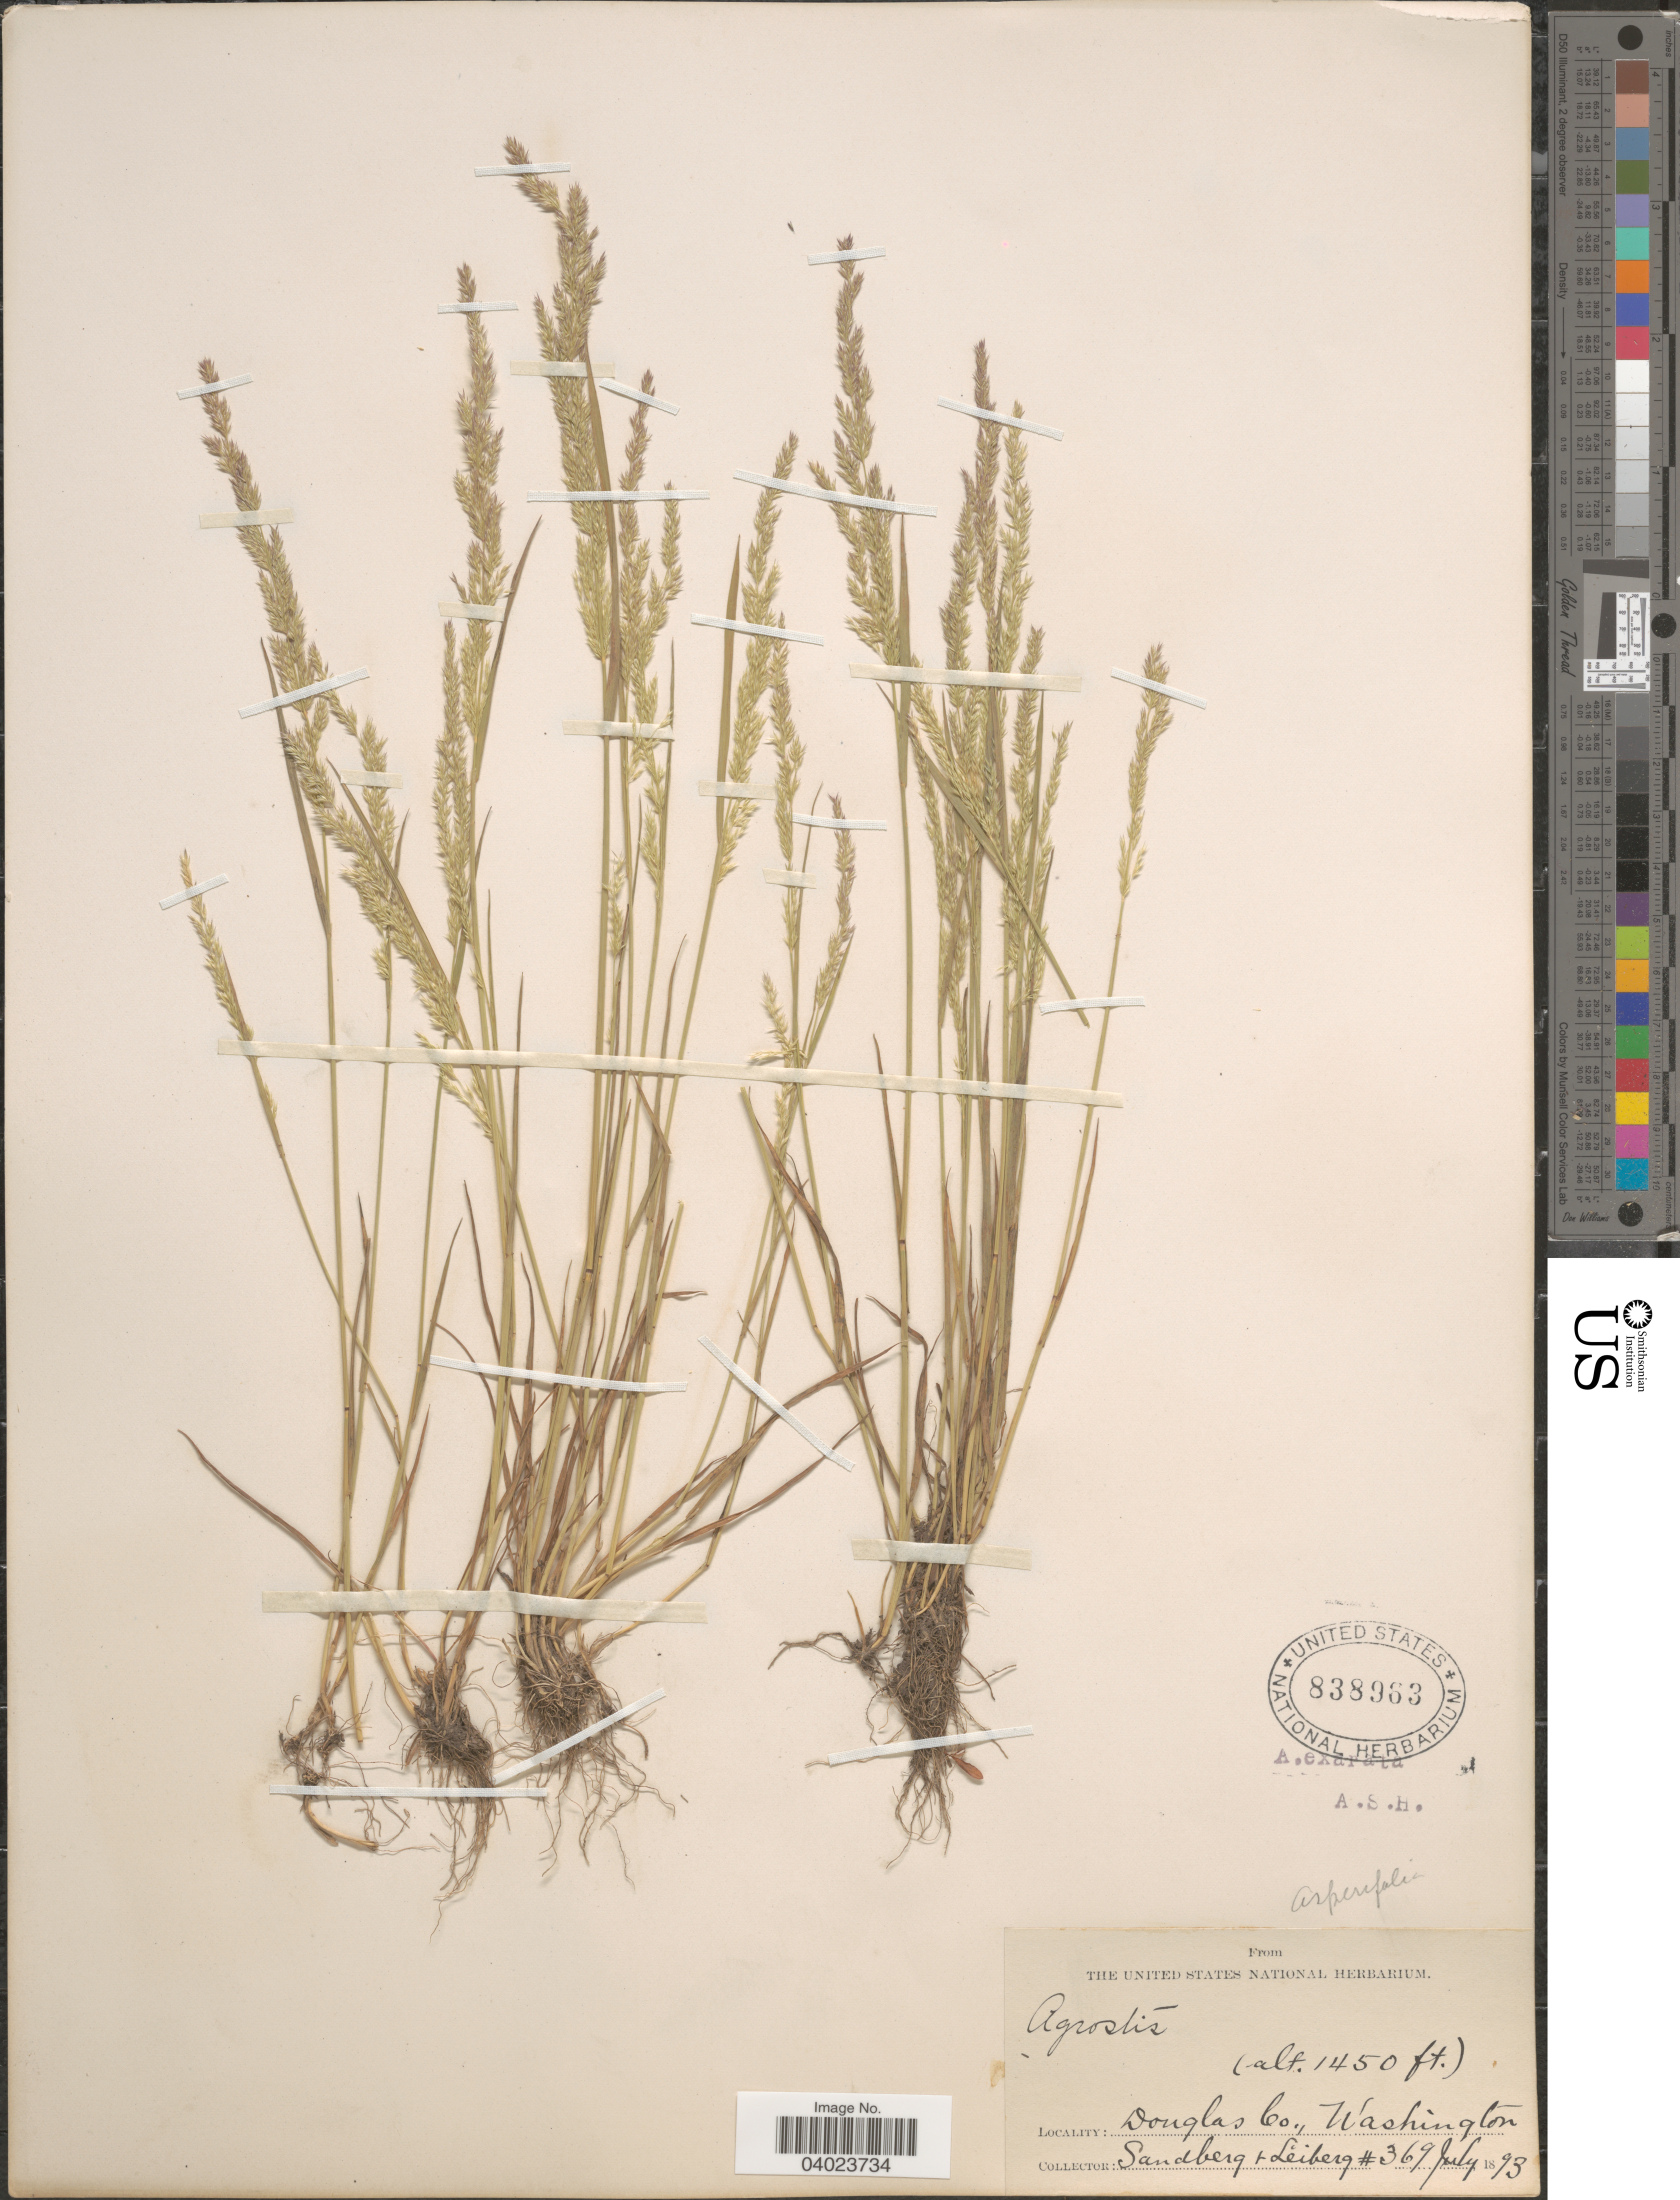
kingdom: Plantae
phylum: Tracheophyta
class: Liliopsida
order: Poales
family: Poaceae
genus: Agrostis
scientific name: Agrostis sp.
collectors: Sandberg & -. Leiberg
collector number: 369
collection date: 1893-07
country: United States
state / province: Washington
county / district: Douglas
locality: Douglas Co.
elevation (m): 442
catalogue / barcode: US 838963